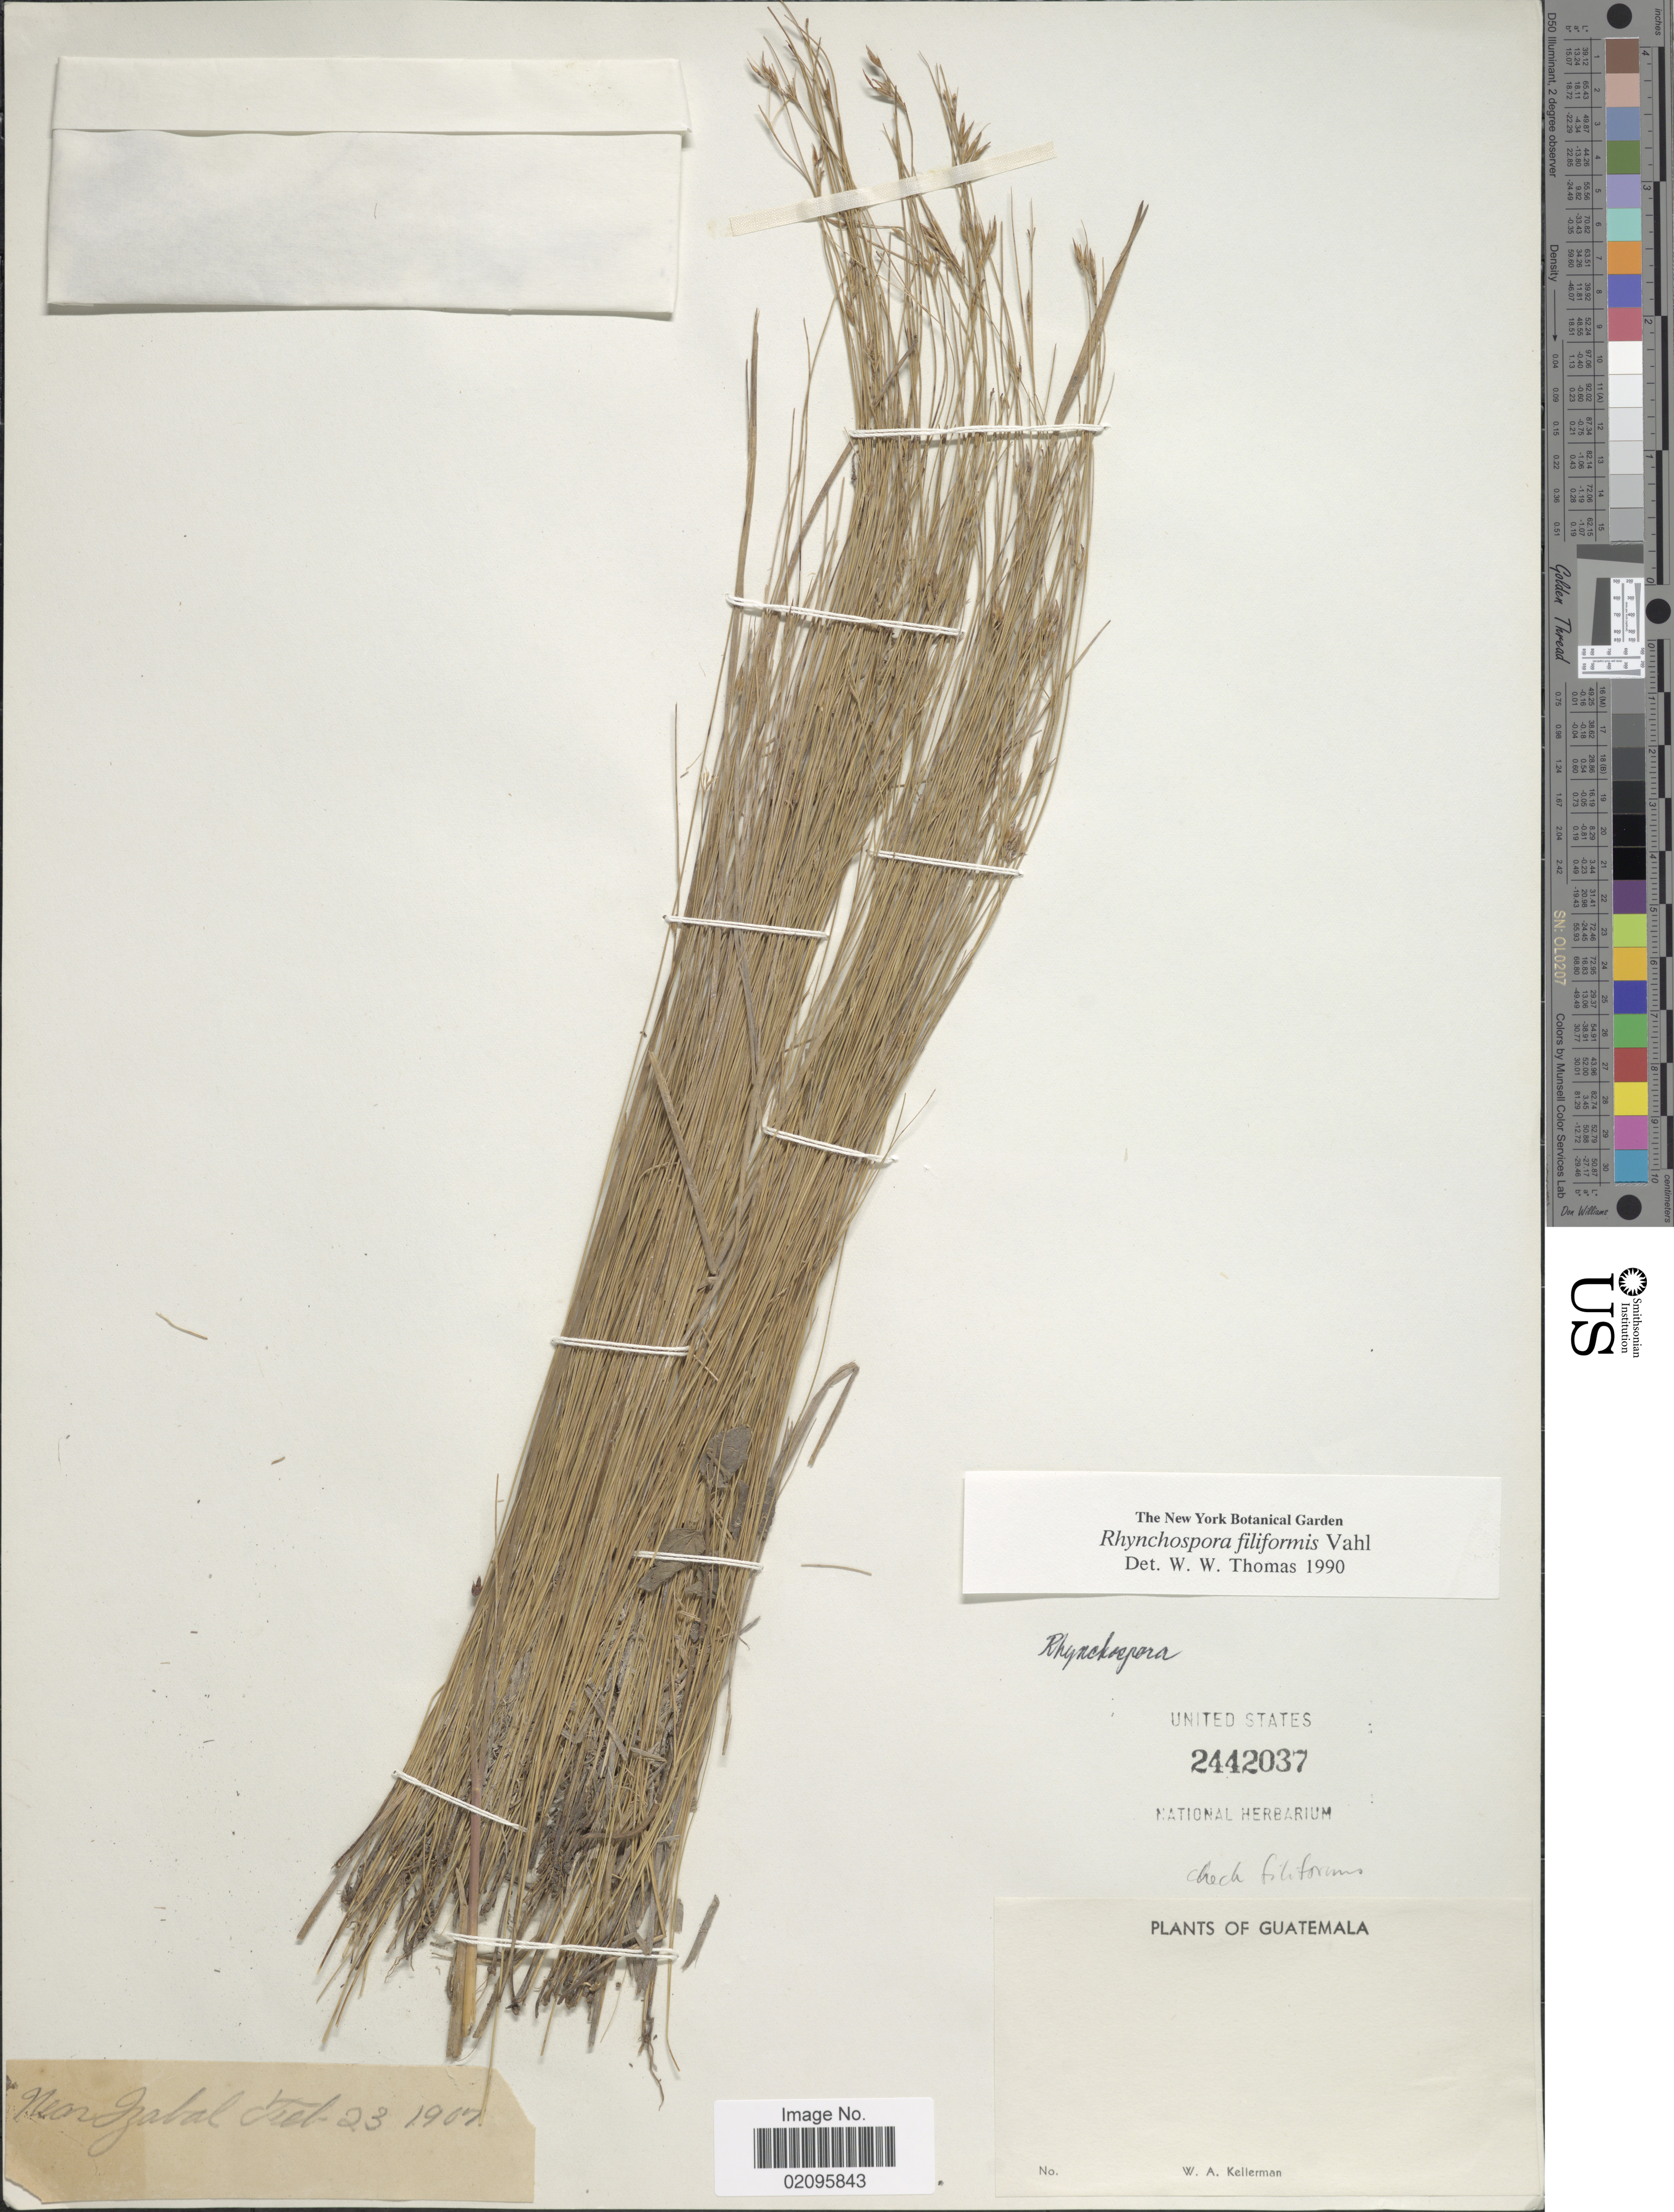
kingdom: Plantae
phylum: Tracheophyta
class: Liliopsida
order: Poales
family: Cyperaceae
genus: Rhynchospora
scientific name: Rhynchospora filiformis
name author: Vahl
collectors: W. Kellerman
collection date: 1907-02-23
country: Guatemala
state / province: Izabal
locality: Near Izabal.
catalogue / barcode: US 2442037